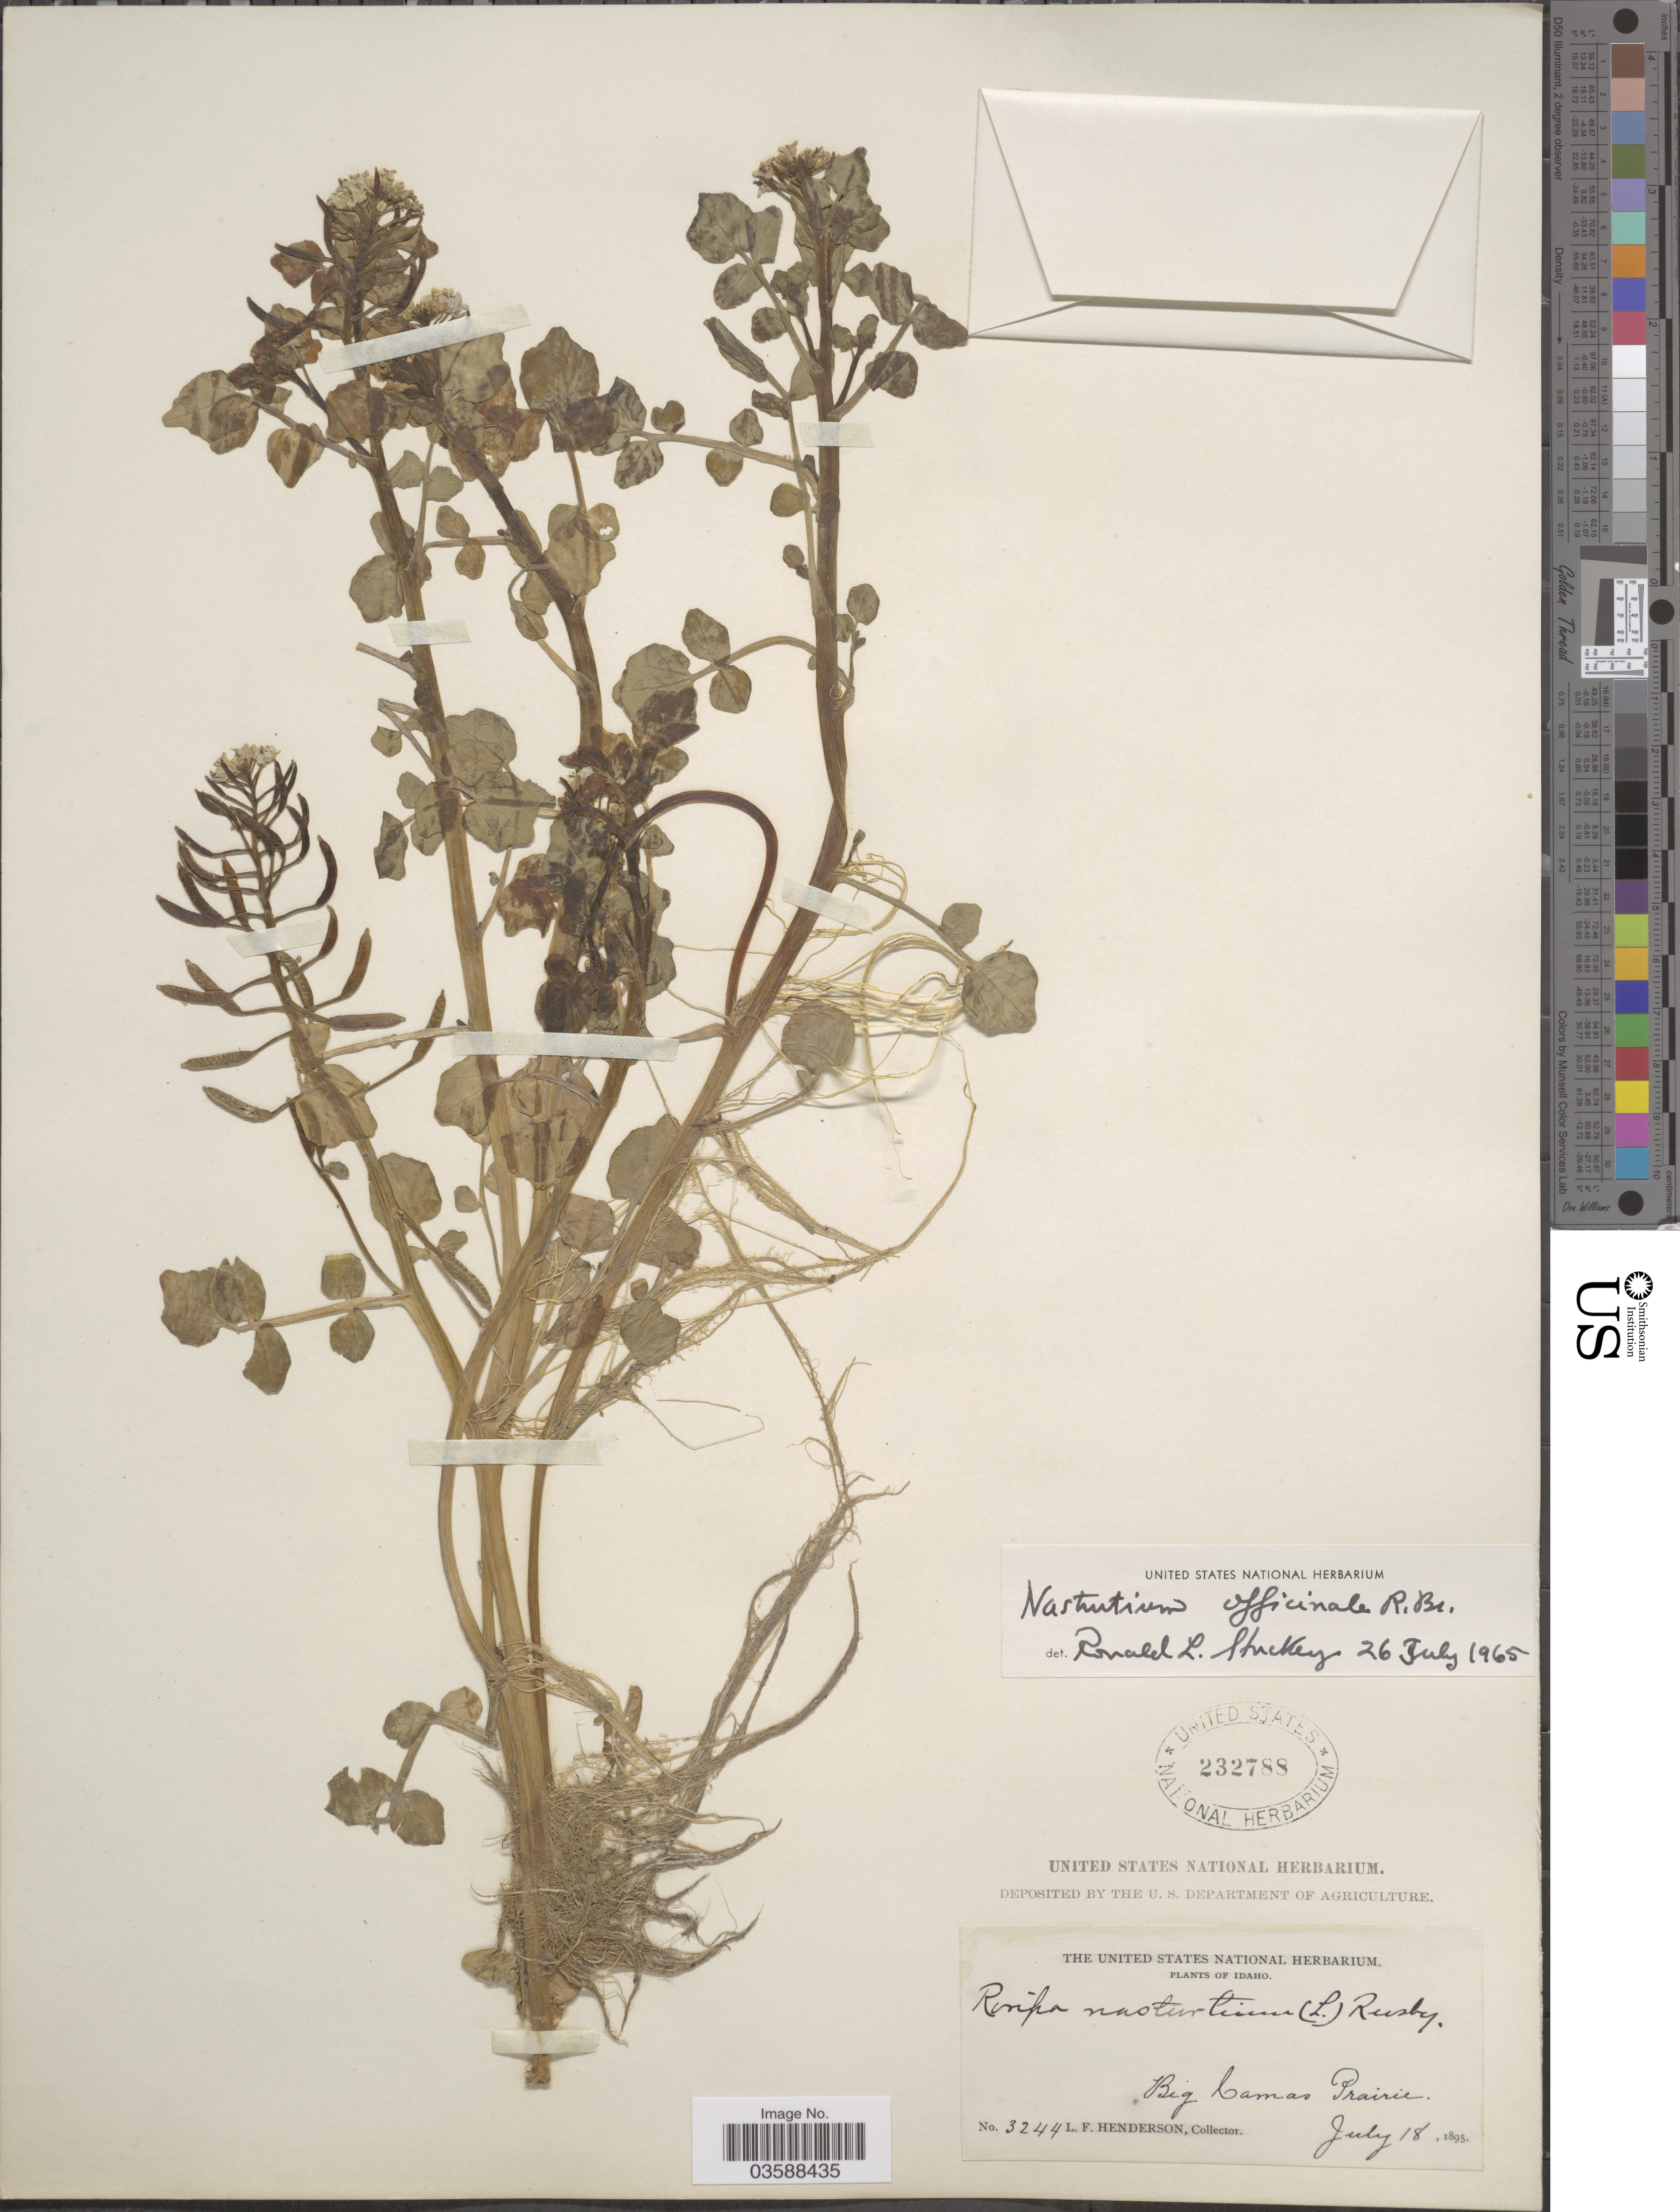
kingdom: Plantae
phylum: Tracheophyta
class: Magnoliopsida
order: Brassicales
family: Brassicaceae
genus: Nasturtium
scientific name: Nasturtium officinale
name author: R. Br.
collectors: L. Henderson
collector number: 3244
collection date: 1895-07-18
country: United States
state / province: Idaho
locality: Big Camas Prairie.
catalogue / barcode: US 232788